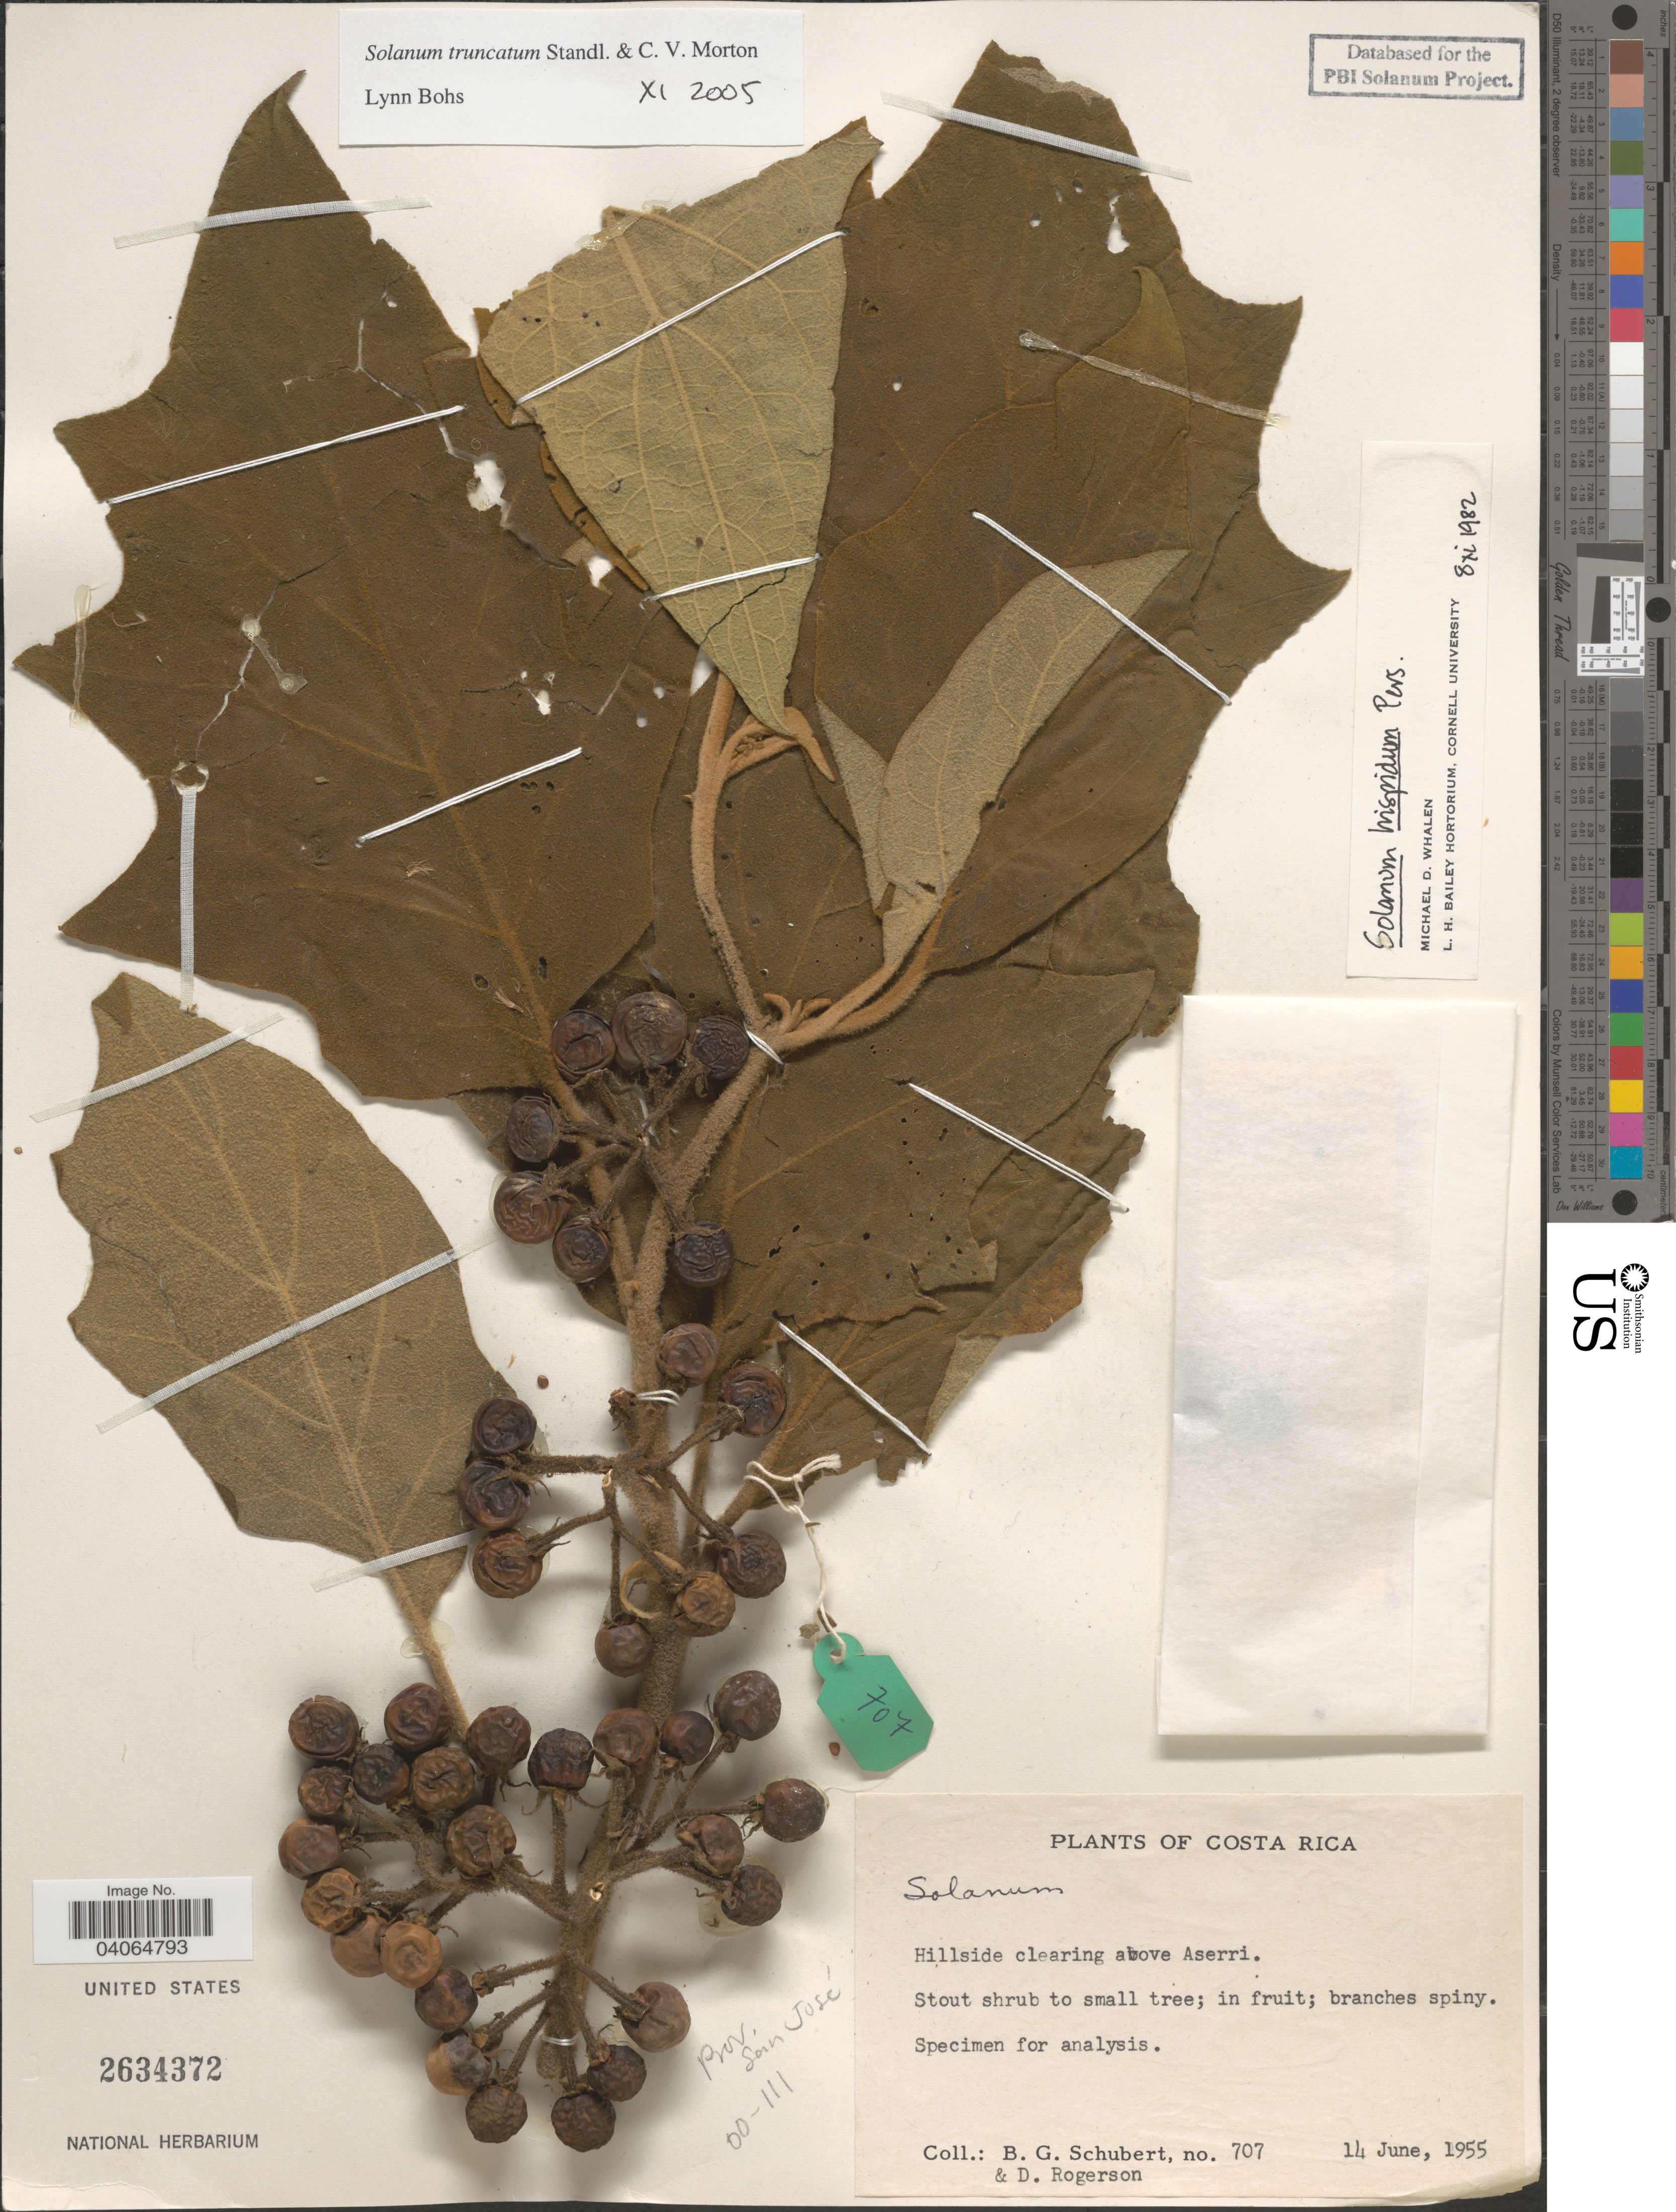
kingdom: Plantae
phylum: Tracheophyta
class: Magnoliopsida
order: Solanales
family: Solanaceae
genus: Solanum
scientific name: Solanum truncatum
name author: Standl. & C.V. Morton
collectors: B. Schubert & D. Rogerson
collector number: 707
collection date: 1955-06-14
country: Costa Rica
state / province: San José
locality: Hillside clearing above Aserri.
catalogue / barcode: US 2634372